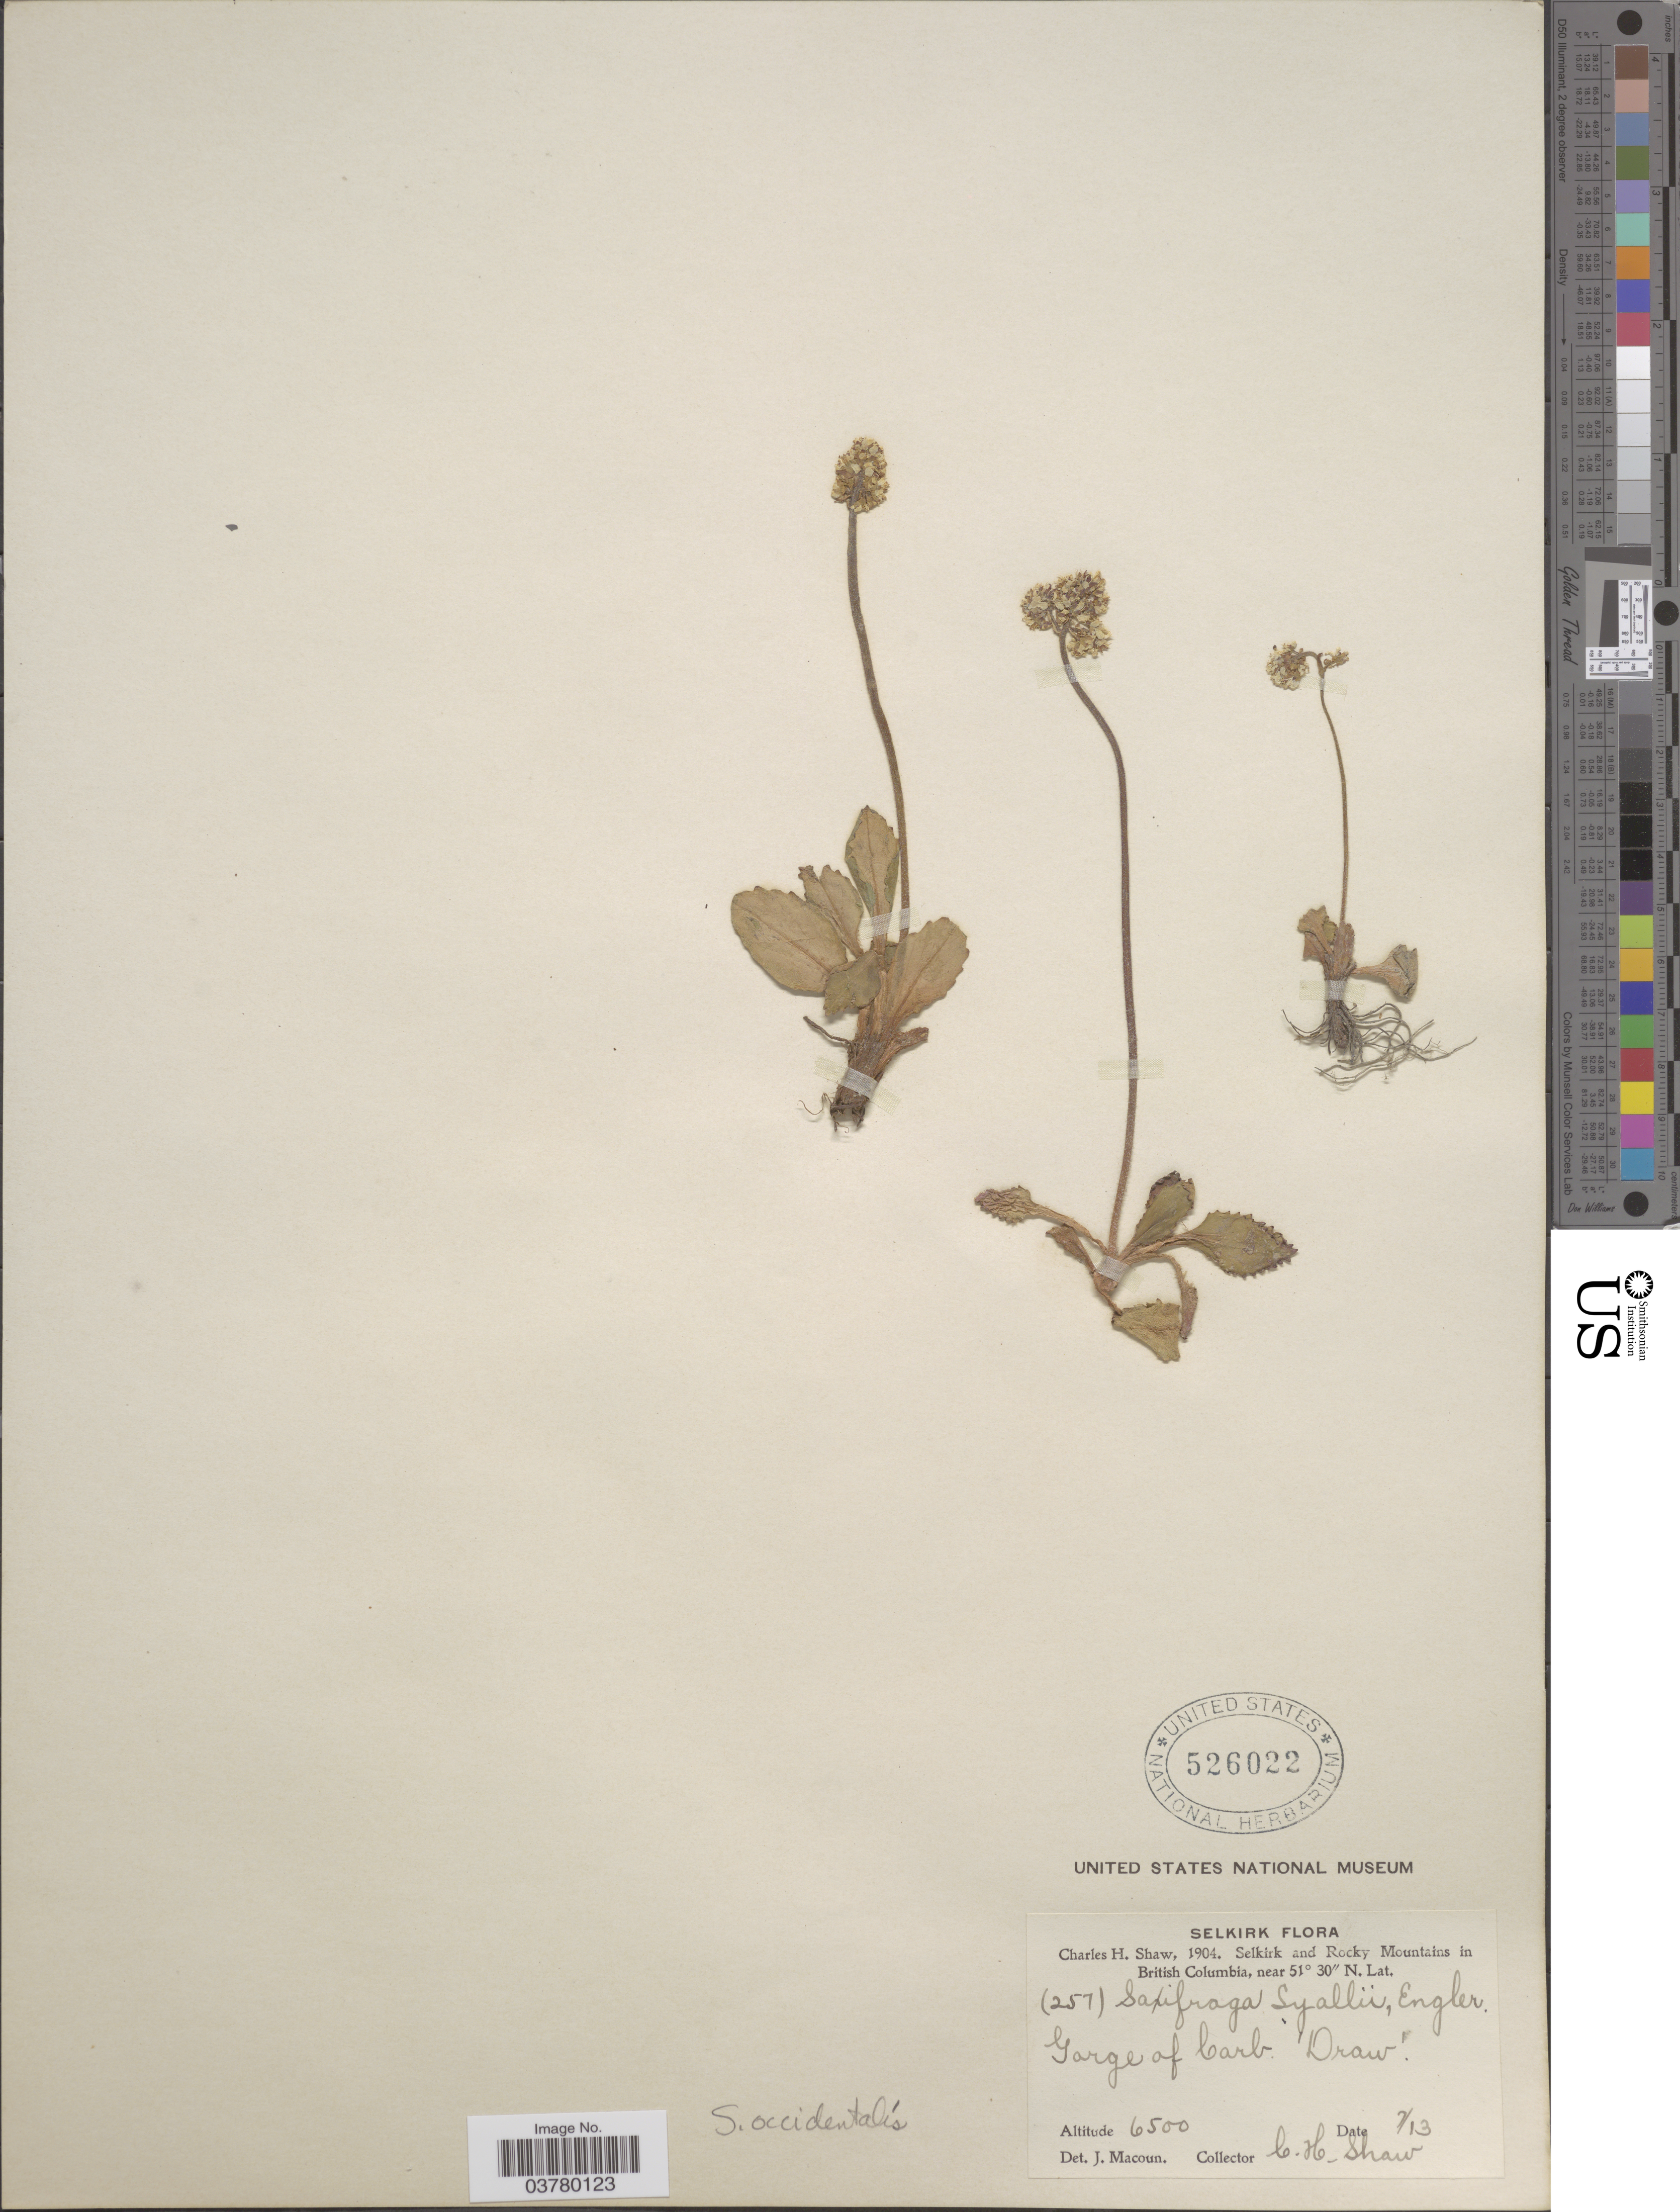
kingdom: Plantae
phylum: Tracheophyta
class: Magnoliopsida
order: Saxifragales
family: Saxifragaceae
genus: Micranthes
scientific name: Micranthes occidentalis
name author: (S. Watson) Small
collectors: C. H. Shaw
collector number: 257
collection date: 1904-07-13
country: Canada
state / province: British Columbia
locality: Selkirk. Selkirk and Rocky Mountains. Gorge of Carb Draw.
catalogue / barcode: US 526022